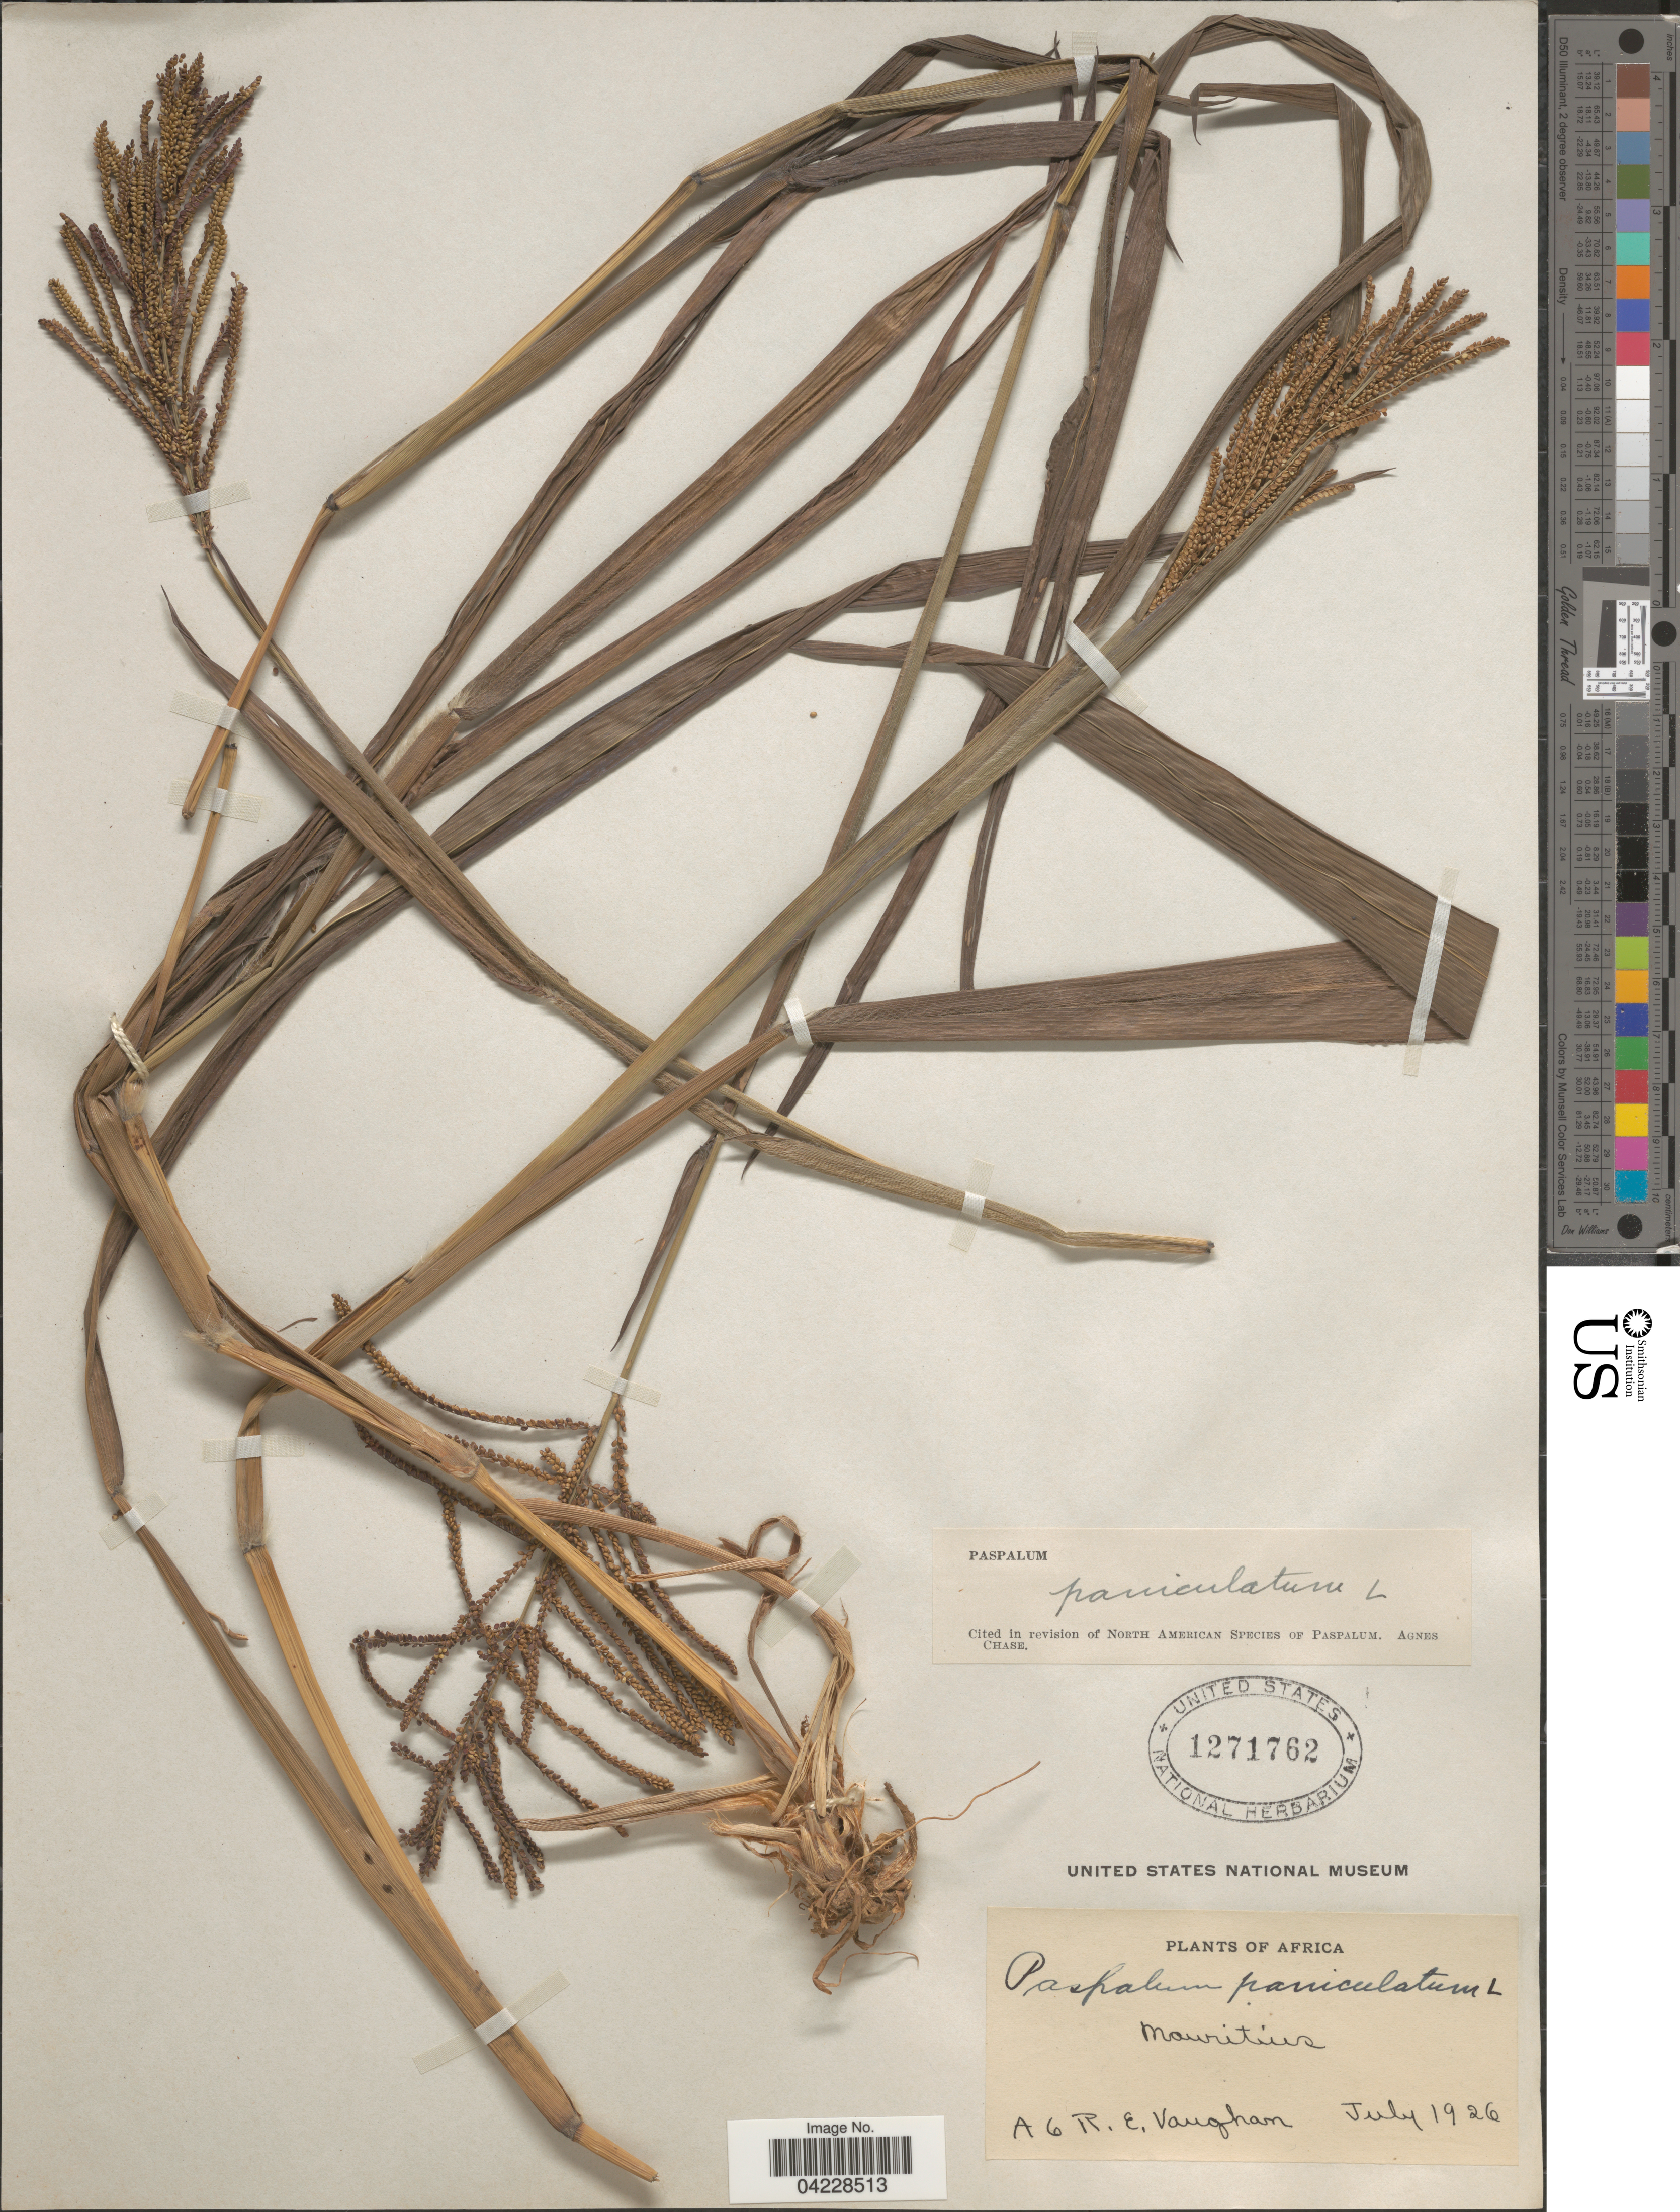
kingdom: Plantae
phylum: Tracheophyta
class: Liliopsida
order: Poales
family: Poaceae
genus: Paspalum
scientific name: Paspalum paniculatum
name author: L.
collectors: R. Vaughan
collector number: A6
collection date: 1926-07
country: Mauritius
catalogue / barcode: US 1271762